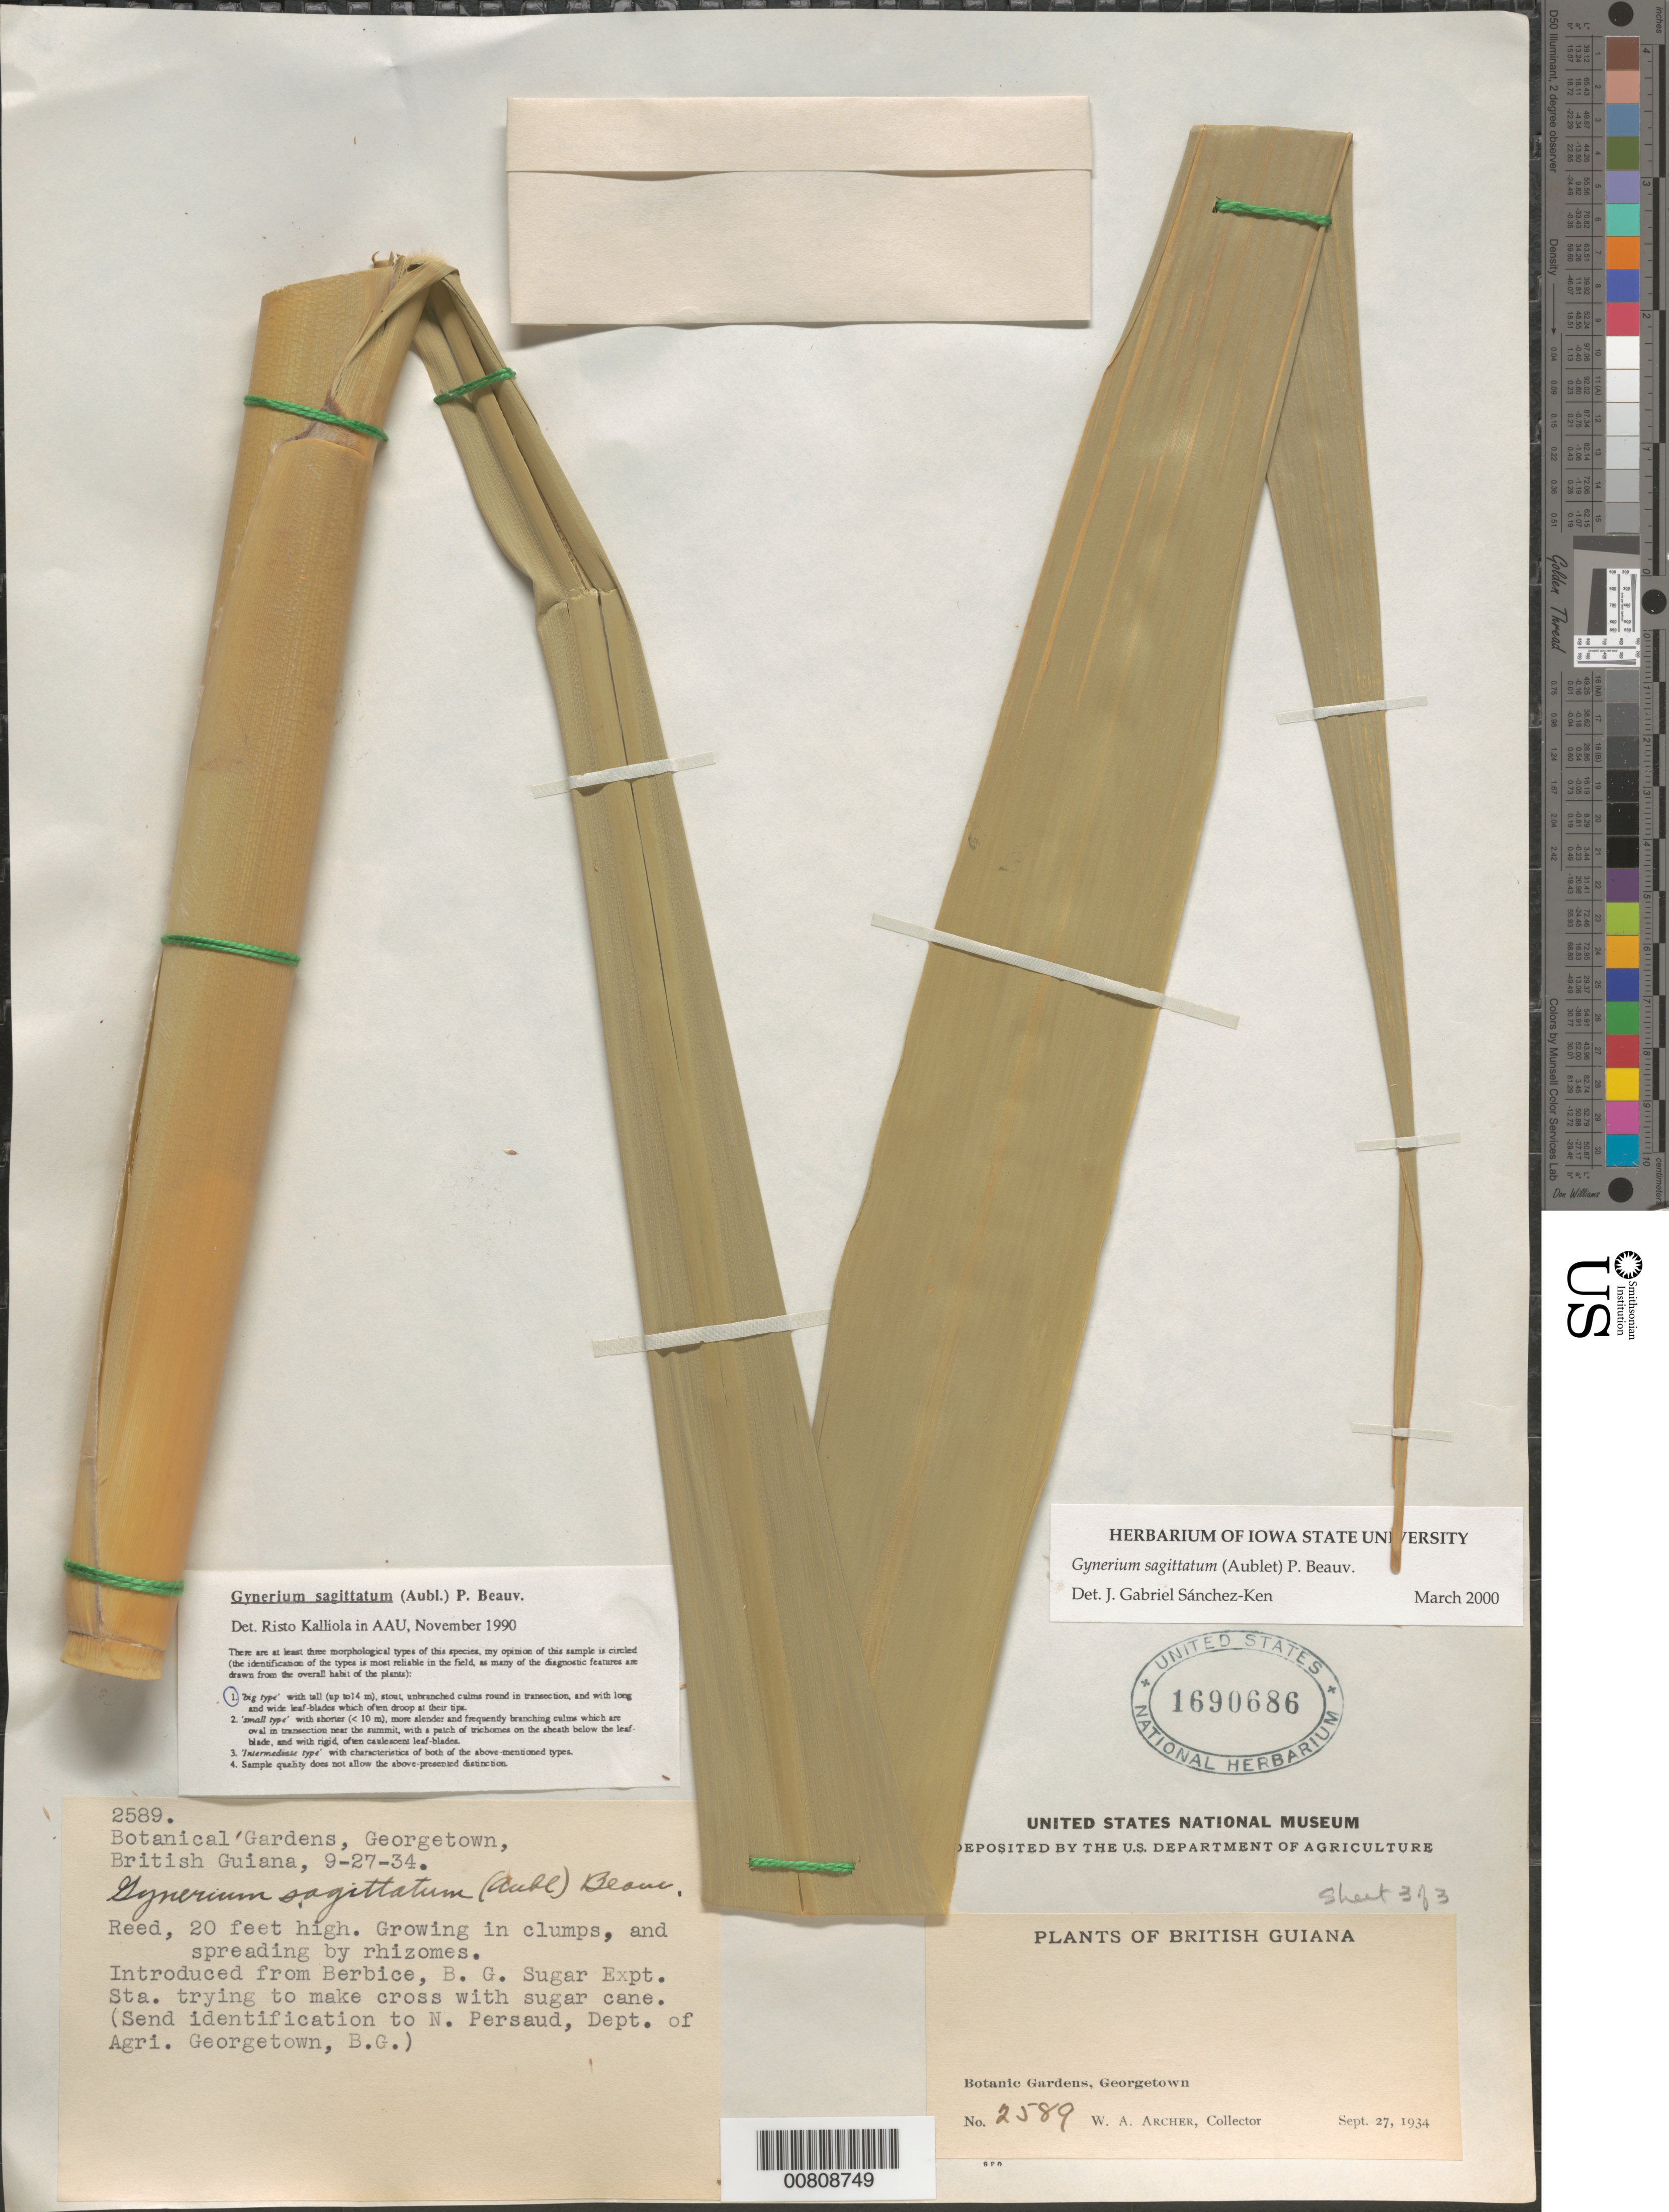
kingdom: Plantae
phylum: Tracheophyta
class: Liliopsida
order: Poales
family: Poaceae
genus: Gynerium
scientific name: Gynerium sagittatum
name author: (Aubl.) P. Beauv.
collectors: W. Archer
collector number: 2589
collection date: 1934-09-27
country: Guyana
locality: British Guiana. Botanic Gardens, Georgetown.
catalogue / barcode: US 1690686